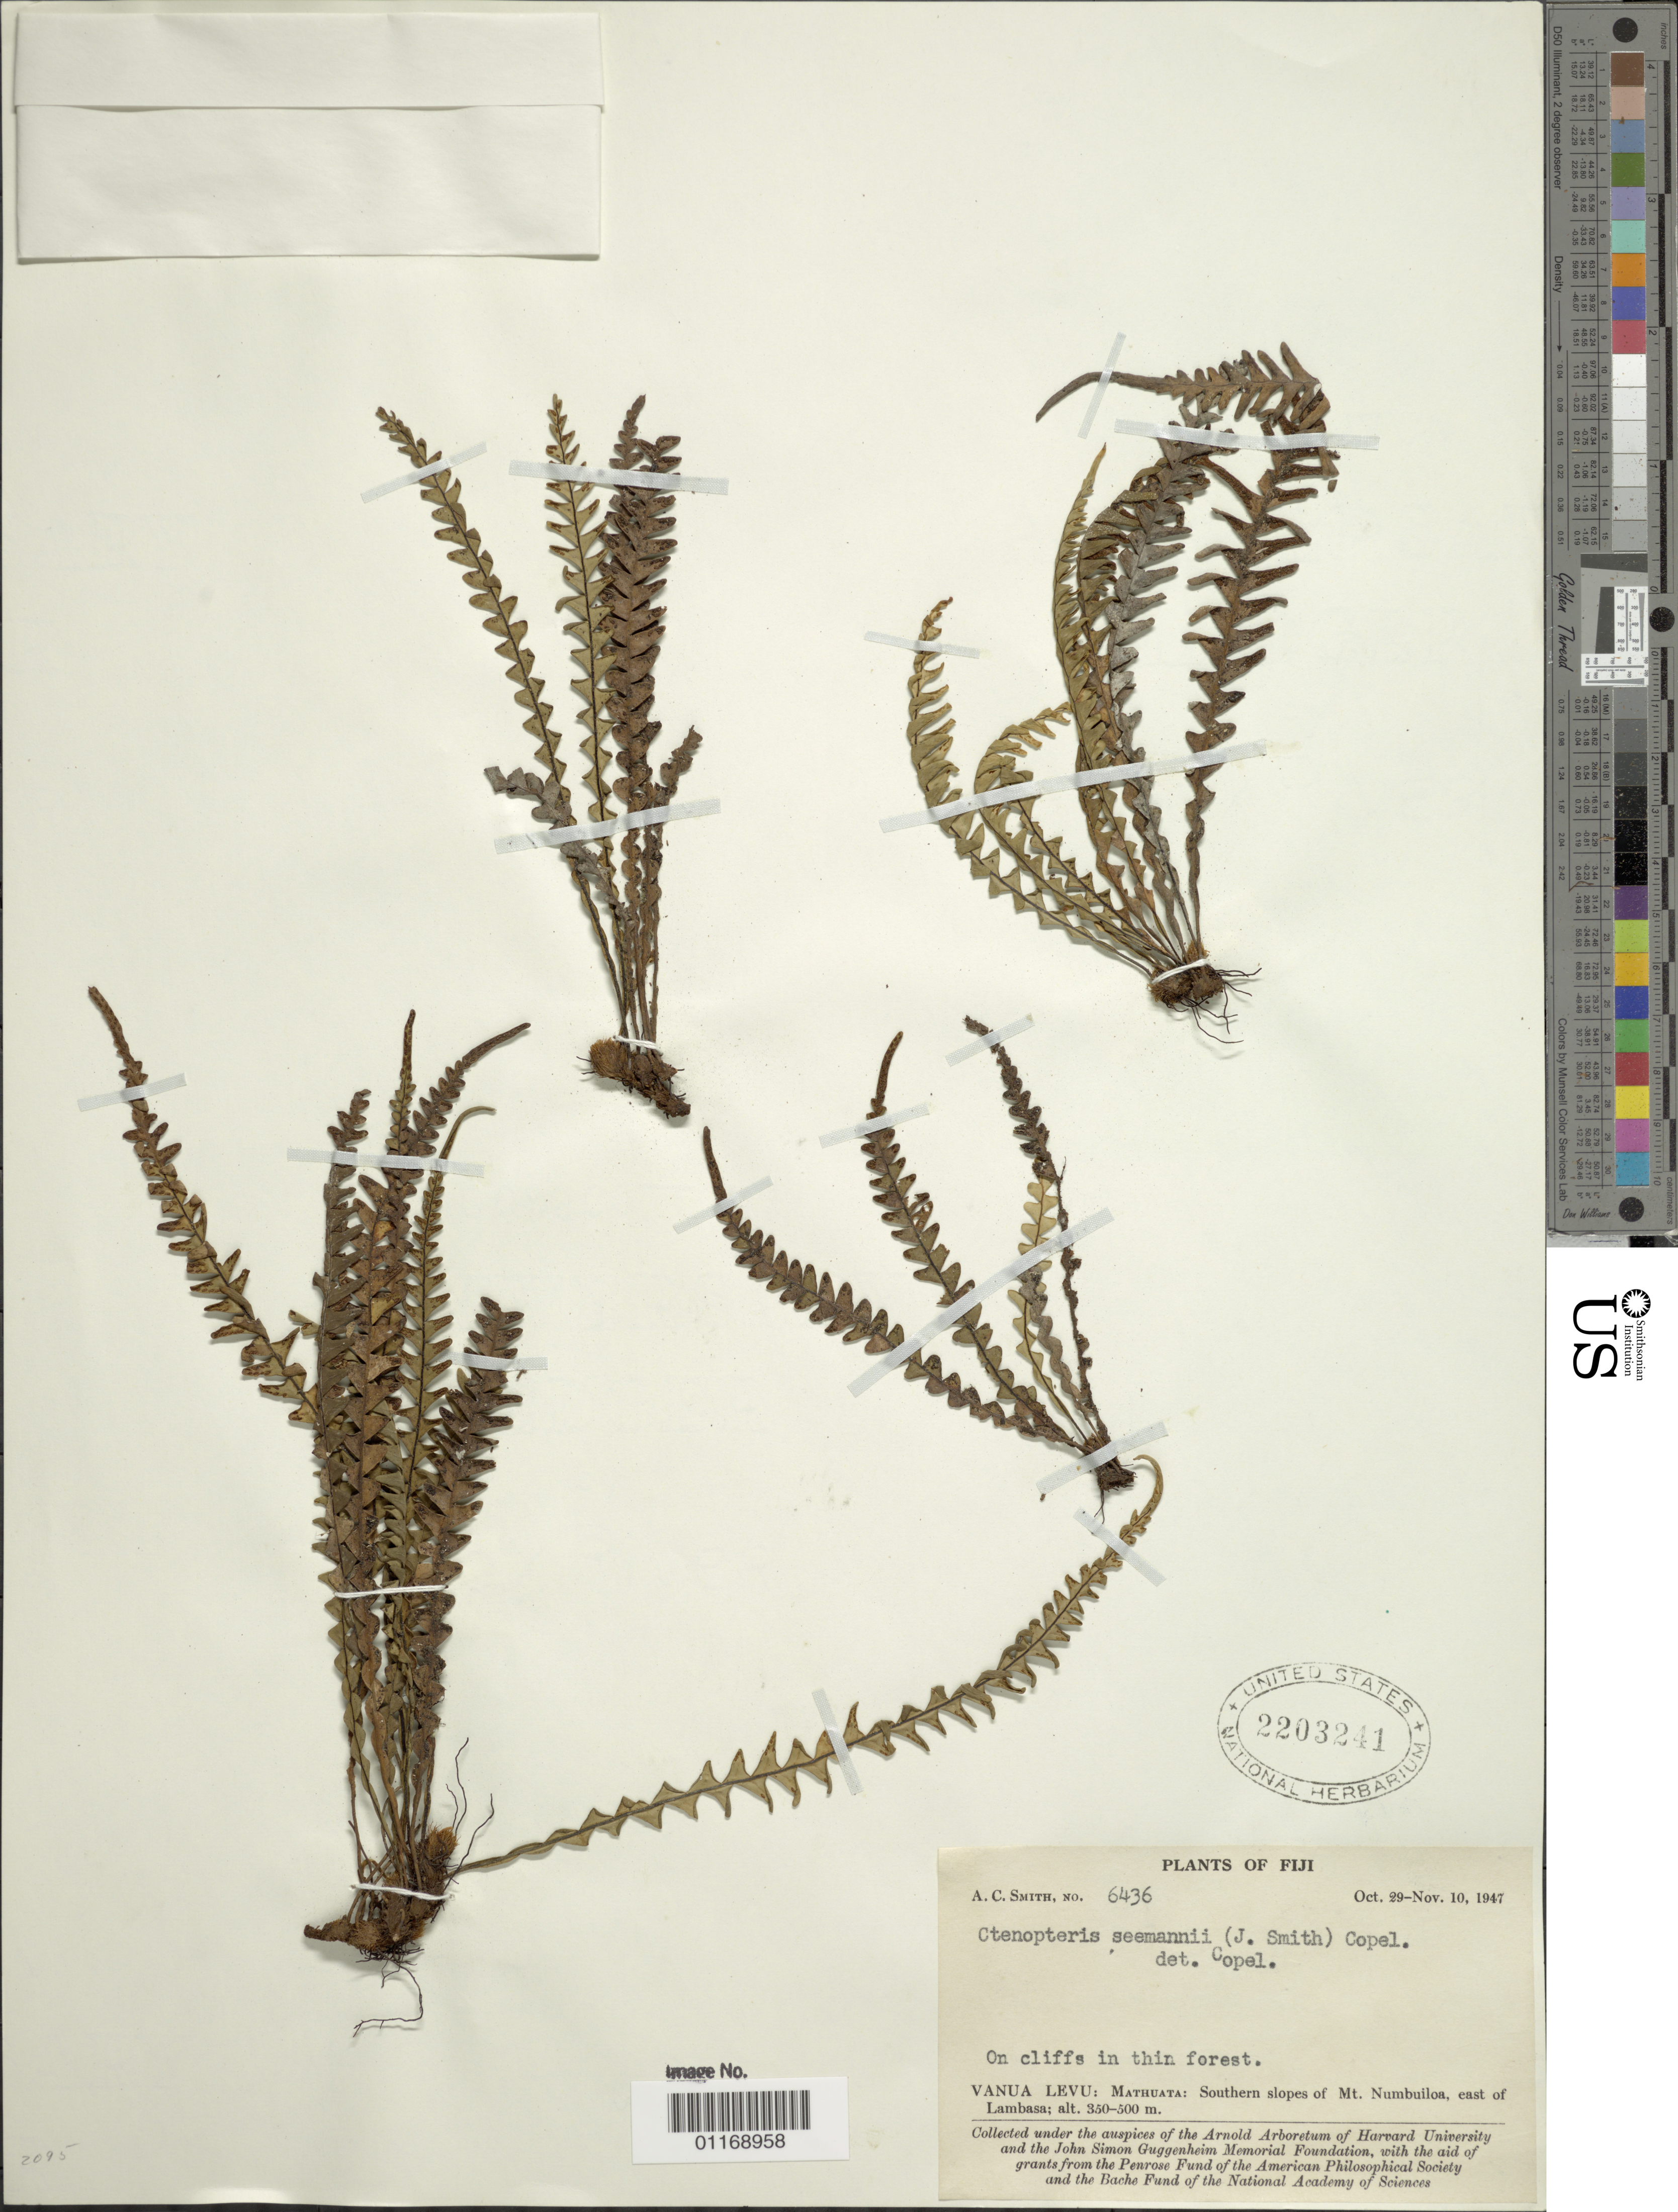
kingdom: Plantae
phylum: Tracheophyta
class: Polypodiopsida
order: Polypodiales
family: Polypodiaceae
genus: Ctenopterella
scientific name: Ctenopterella seemannii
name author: (J. Sm.) Parris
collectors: A. C. Smith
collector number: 6436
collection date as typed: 29 Oct 1947 to 10 Nov 1947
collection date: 1947-10-29/1947-11-10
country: Fiji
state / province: Northern Division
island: Macuata-i-wai [Mathuata-i-wai]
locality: Mathuata Prov.: southern slopes of mt. numbuiloa, e of lambasa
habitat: On cliffs in thin forest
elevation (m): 350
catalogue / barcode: US 2203241